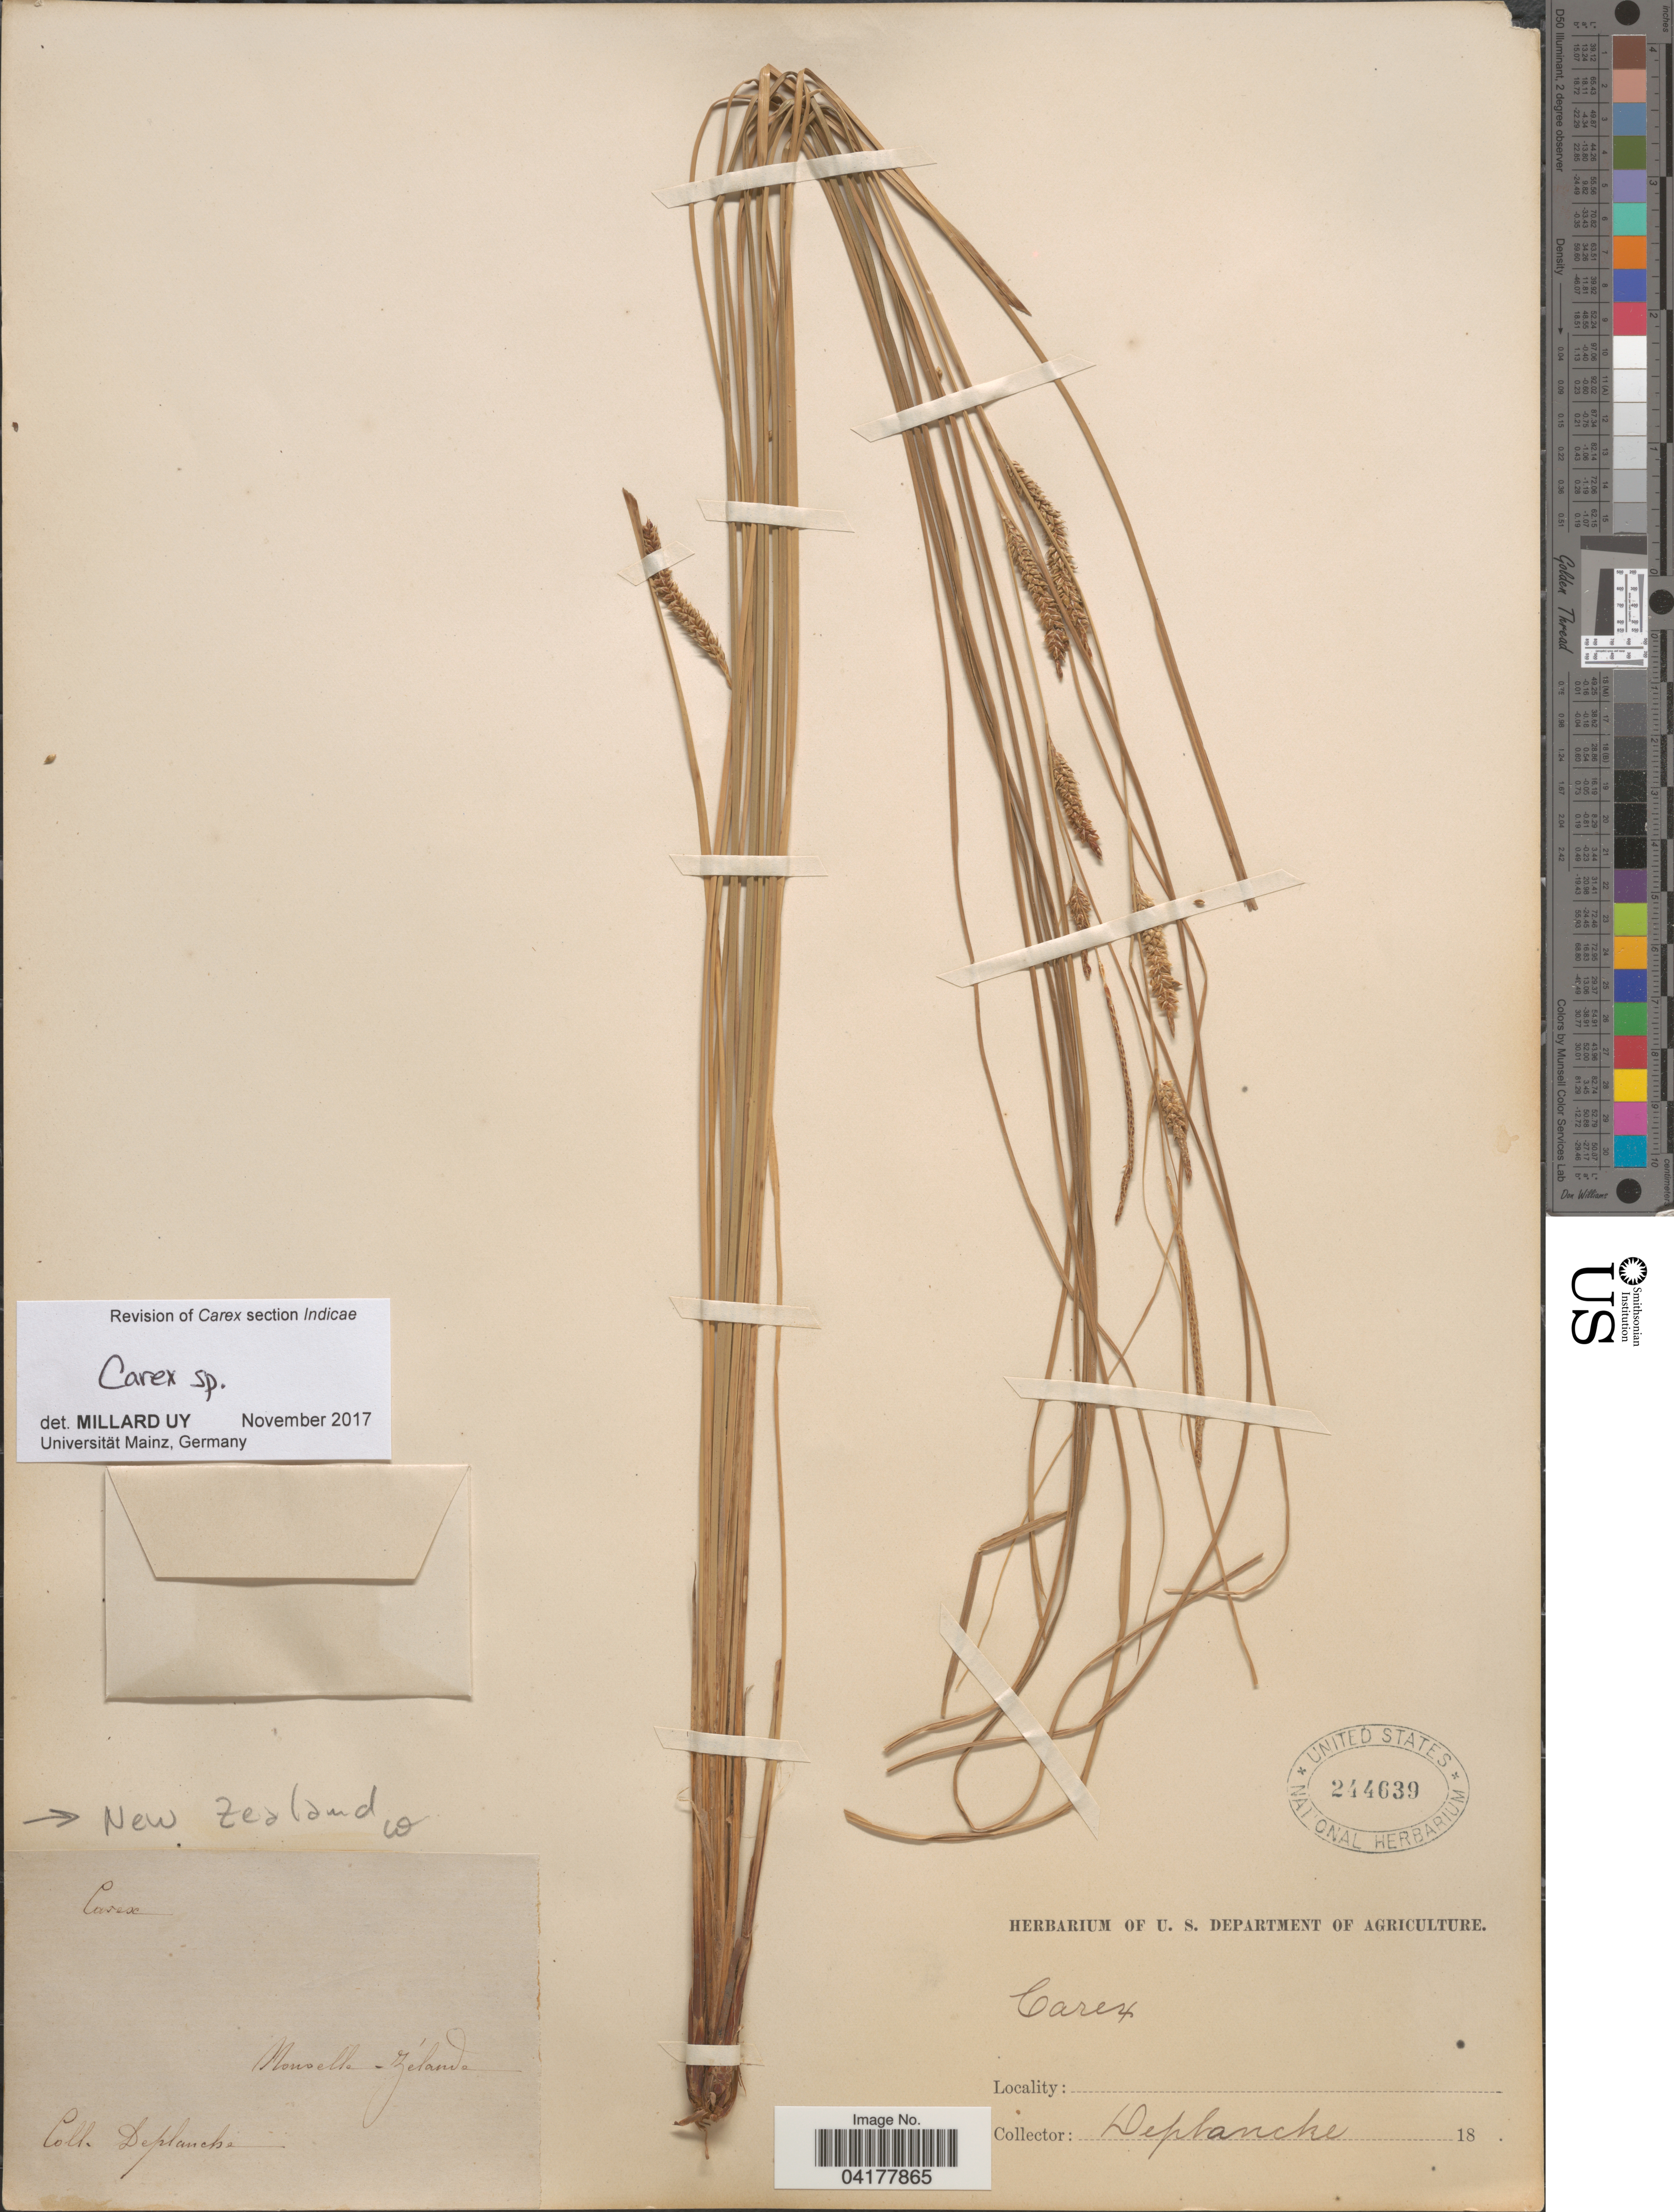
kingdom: Plantae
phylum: Tracheophyta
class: Liliopsida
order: Poales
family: Cyperaceae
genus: Carex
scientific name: Carex sp.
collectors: Deplanche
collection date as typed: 18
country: New Zealand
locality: Novelle-Zélanda [interpreted].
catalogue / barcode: US 244639